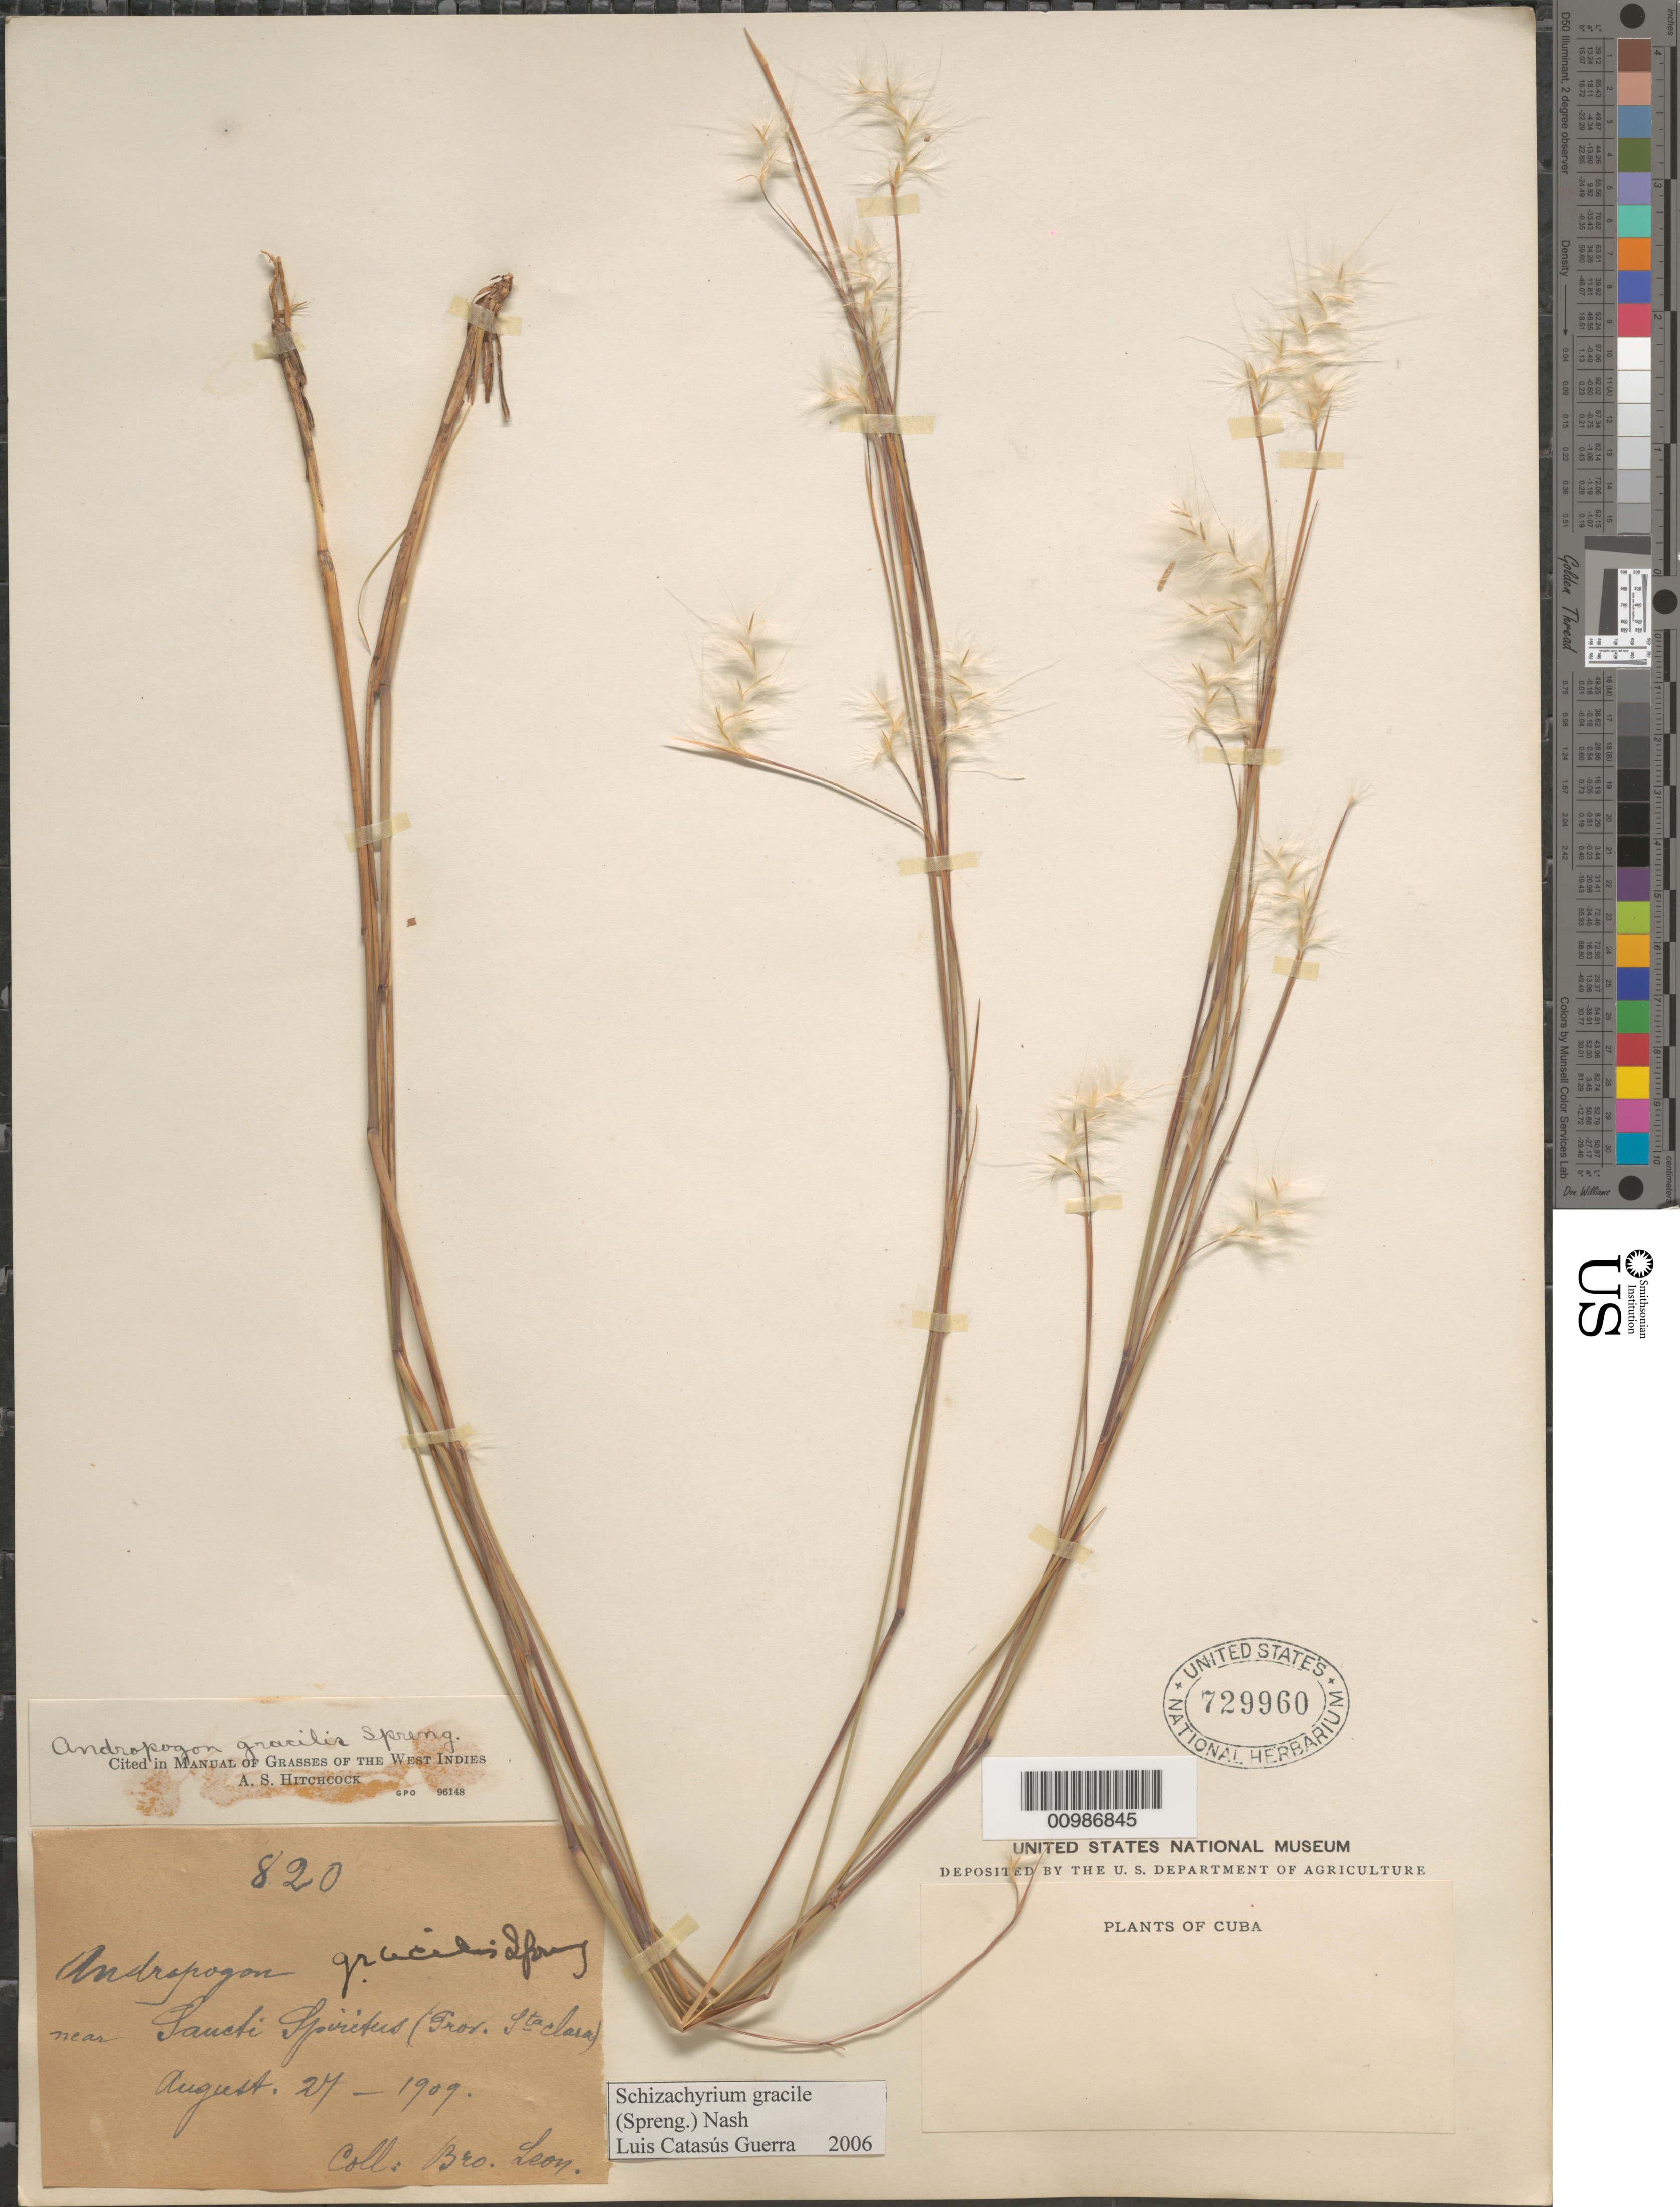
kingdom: Plantae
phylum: Tracheophyta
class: Liliopsida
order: Poales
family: Poaceae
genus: Andropogon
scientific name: Andropogon gracilis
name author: Spreng.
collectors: Bro. León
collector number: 820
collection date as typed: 27 Aug 1909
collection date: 1909-08-27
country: Cuba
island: Cuba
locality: near Sancti Spiritus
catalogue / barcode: US 729960